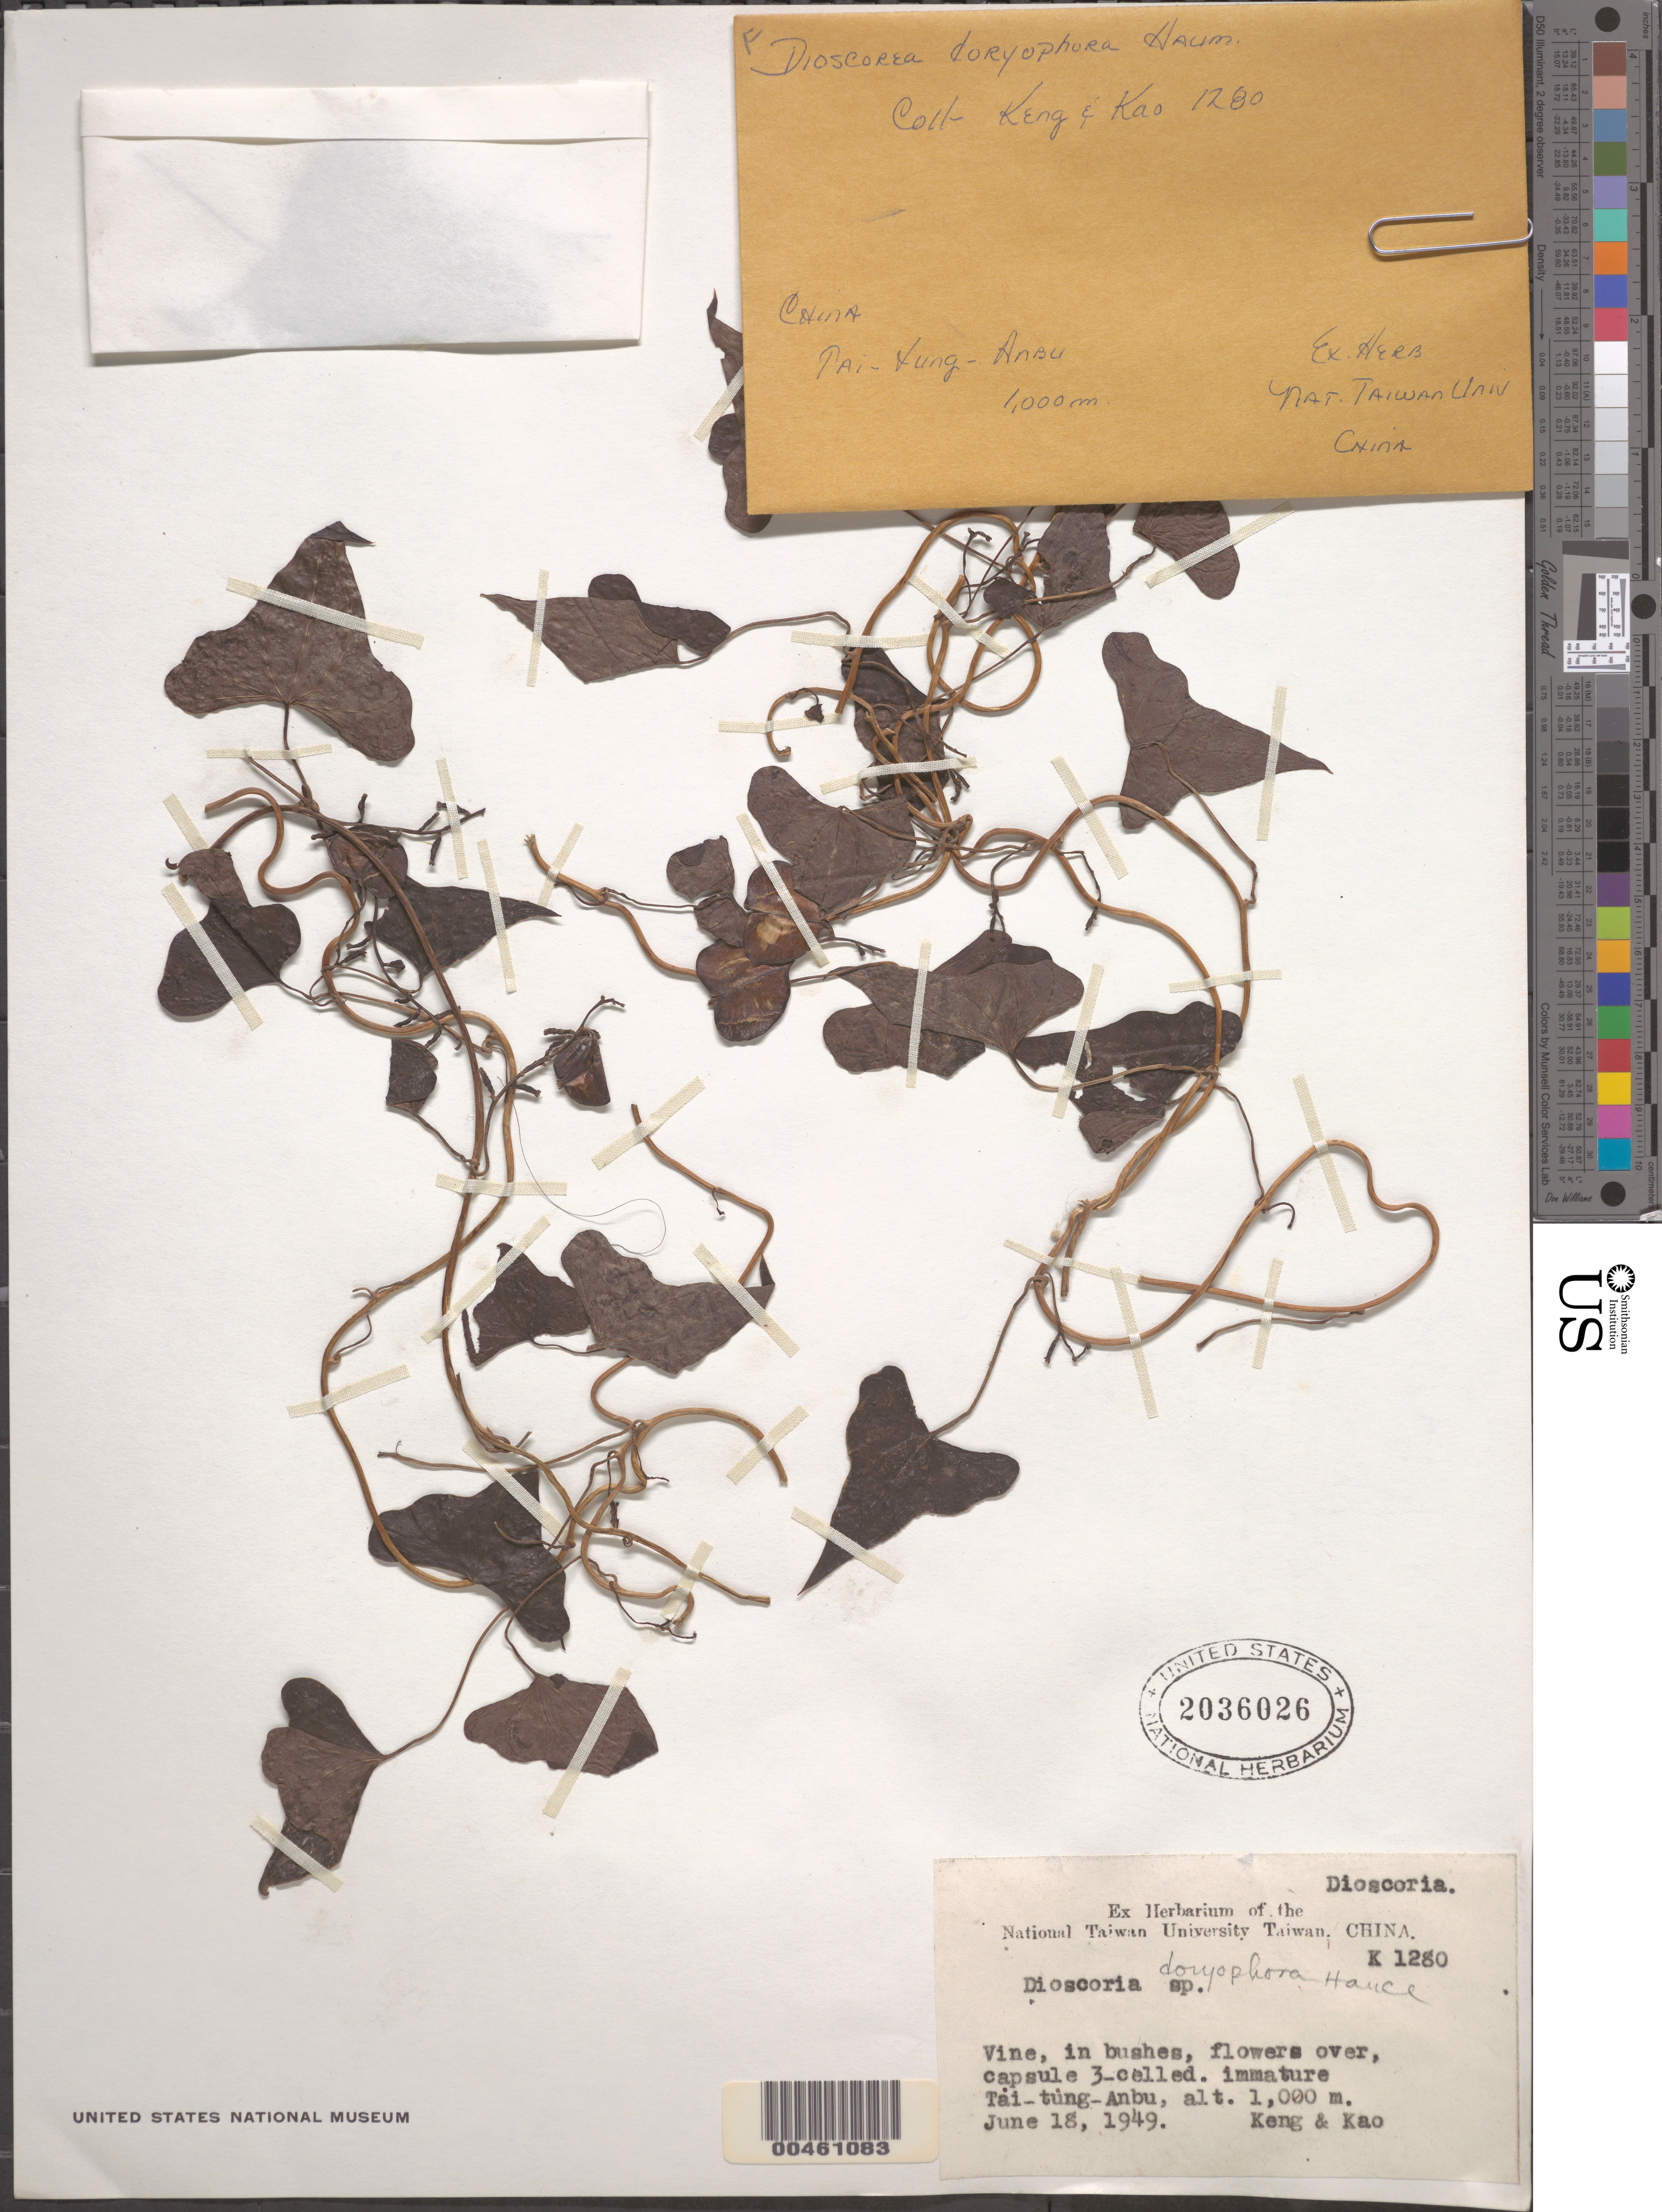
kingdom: Plantae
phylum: Tracheophyta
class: Liliopsida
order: Dioscoreales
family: Dioscoreaceae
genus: Dioscorea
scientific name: Dioscorea doryphora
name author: Hance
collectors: H. Keng & -. Kao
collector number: k1280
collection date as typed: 18 Jun 1949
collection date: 1949-06-18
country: Taiwan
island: Taiwan [Formosa]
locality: Tai-tung-Anbu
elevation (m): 1000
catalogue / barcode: US 2036026